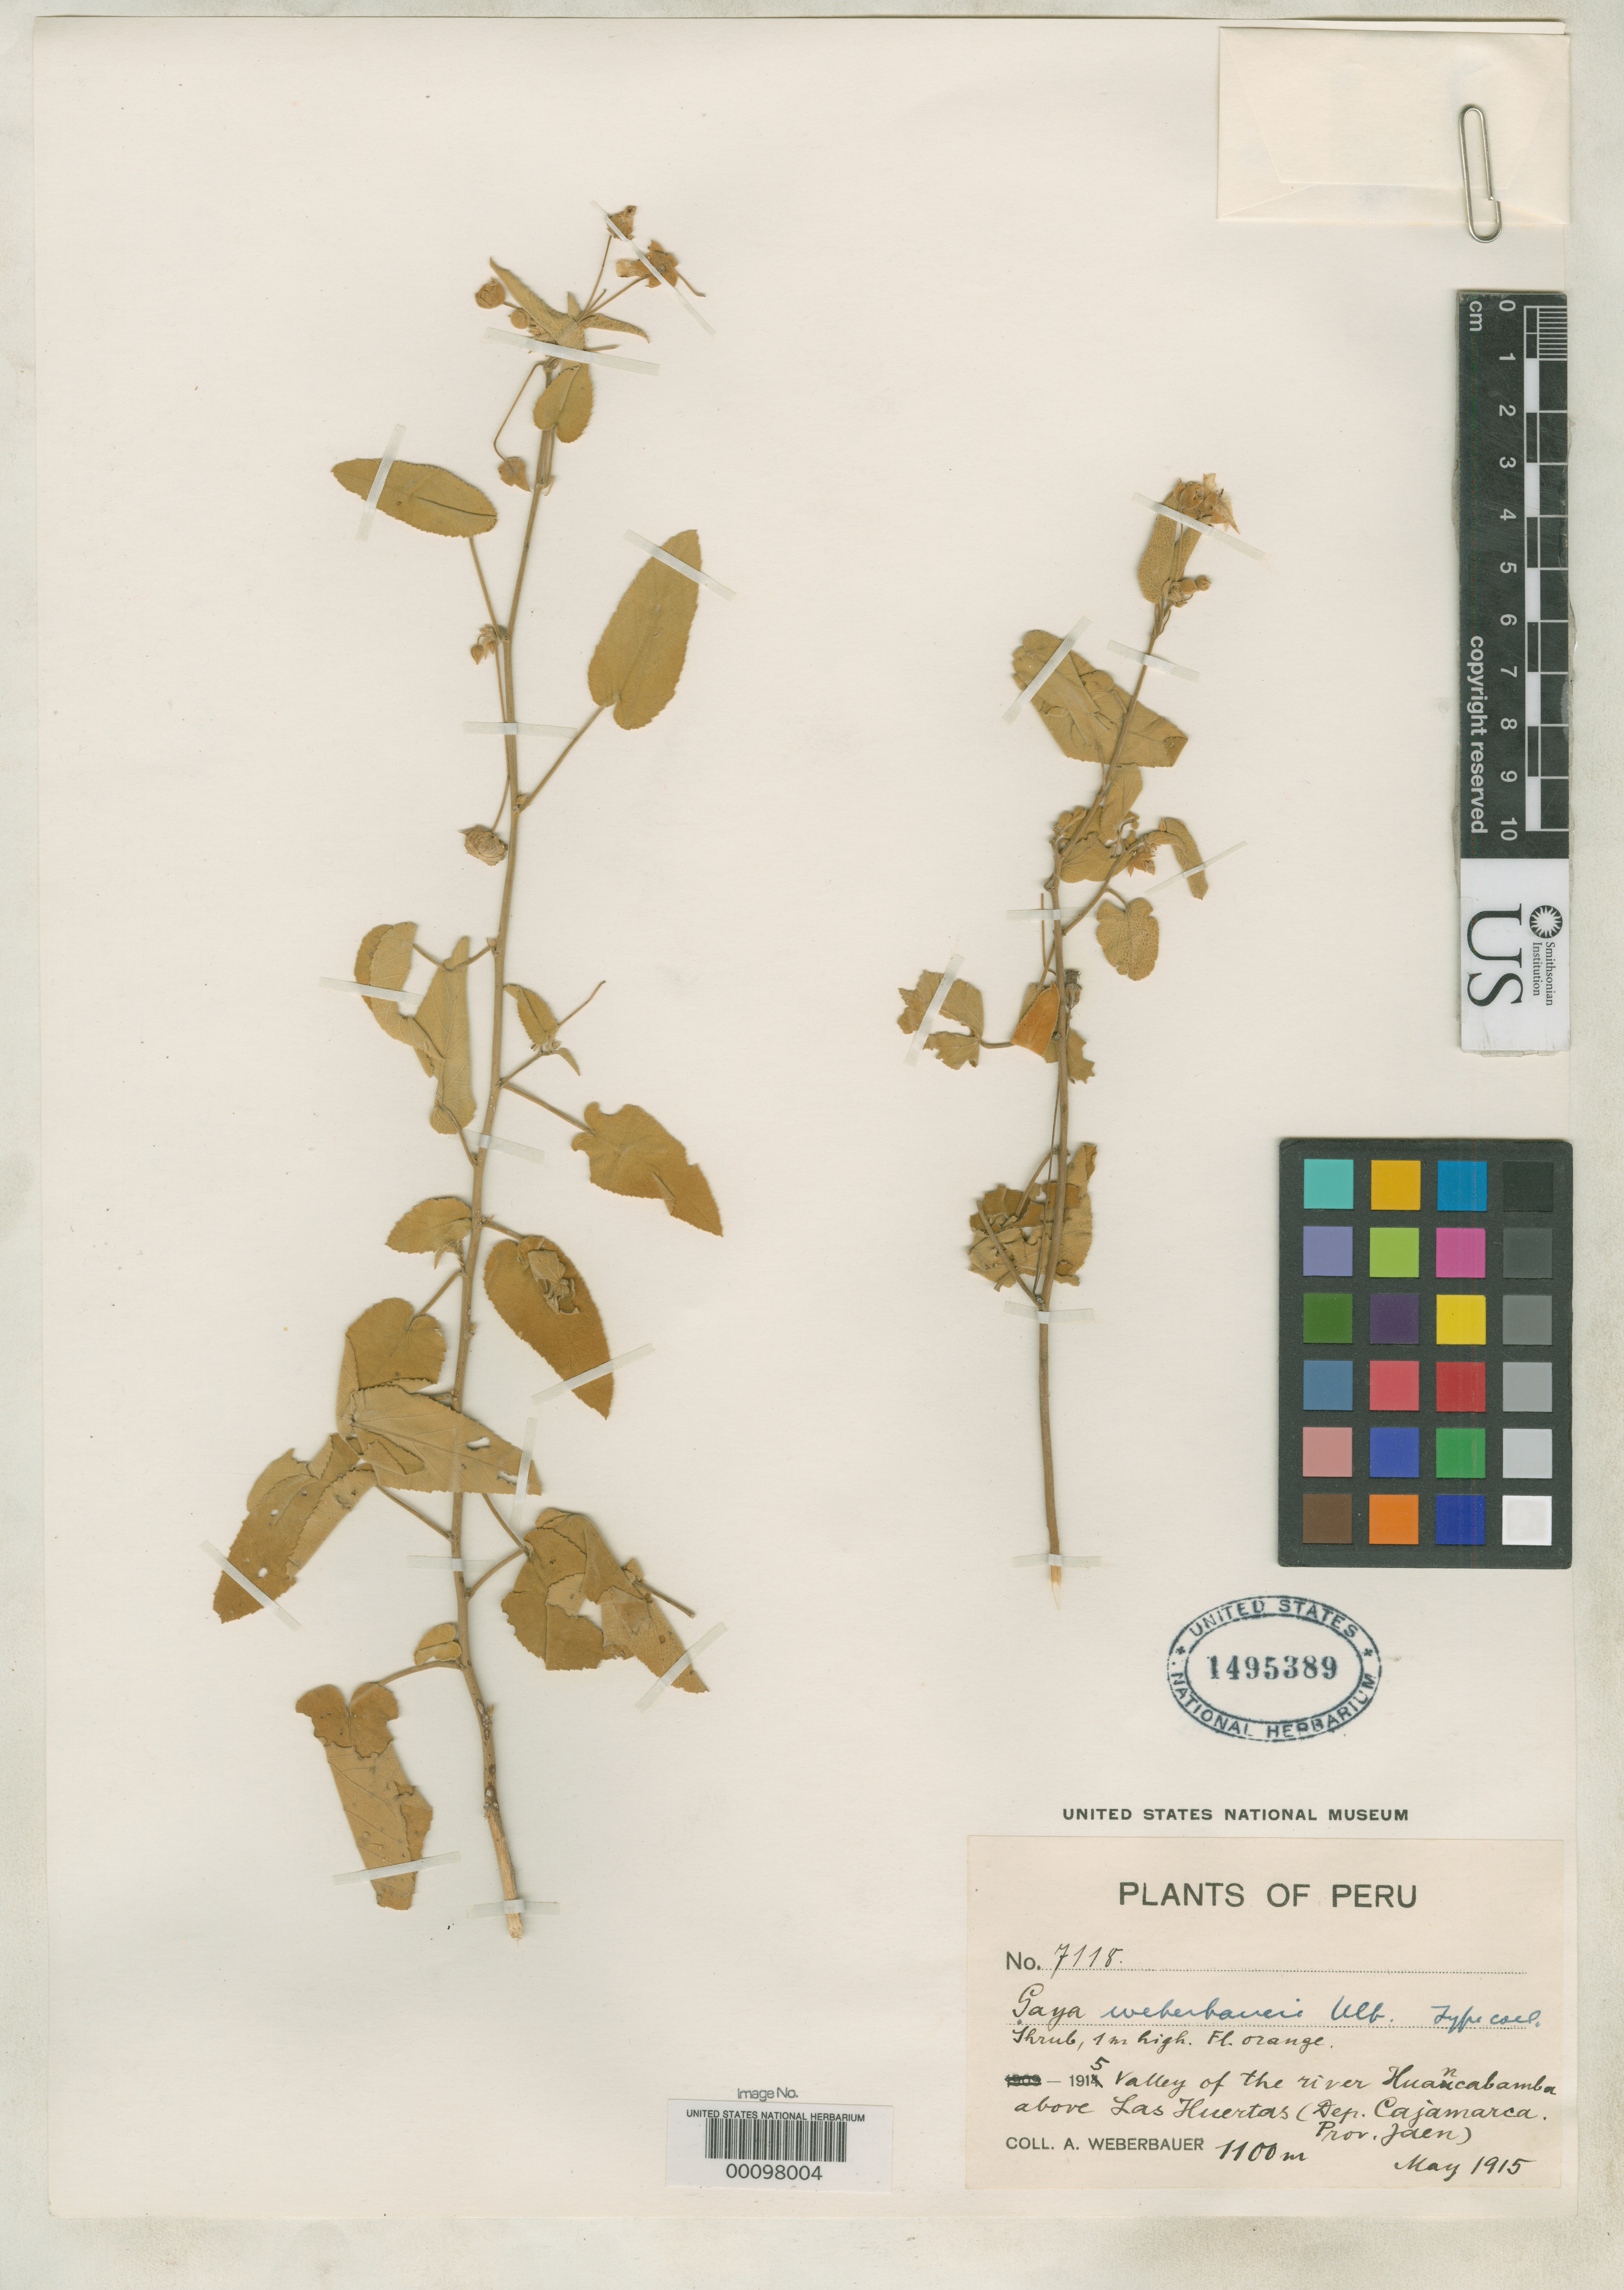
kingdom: Plantae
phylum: Tracheophyta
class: Magnoliopsida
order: Malvales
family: Malvaceae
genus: Gaya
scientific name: Gaya weberbaueri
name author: Ulbr.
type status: Type Collection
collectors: A. Weberbauer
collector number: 7118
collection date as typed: May 1915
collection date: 1915-05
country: Peru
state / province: Cajamarca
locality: Huancabamba River valley above Las Huertas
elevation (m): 1100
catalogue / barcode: US 1495389